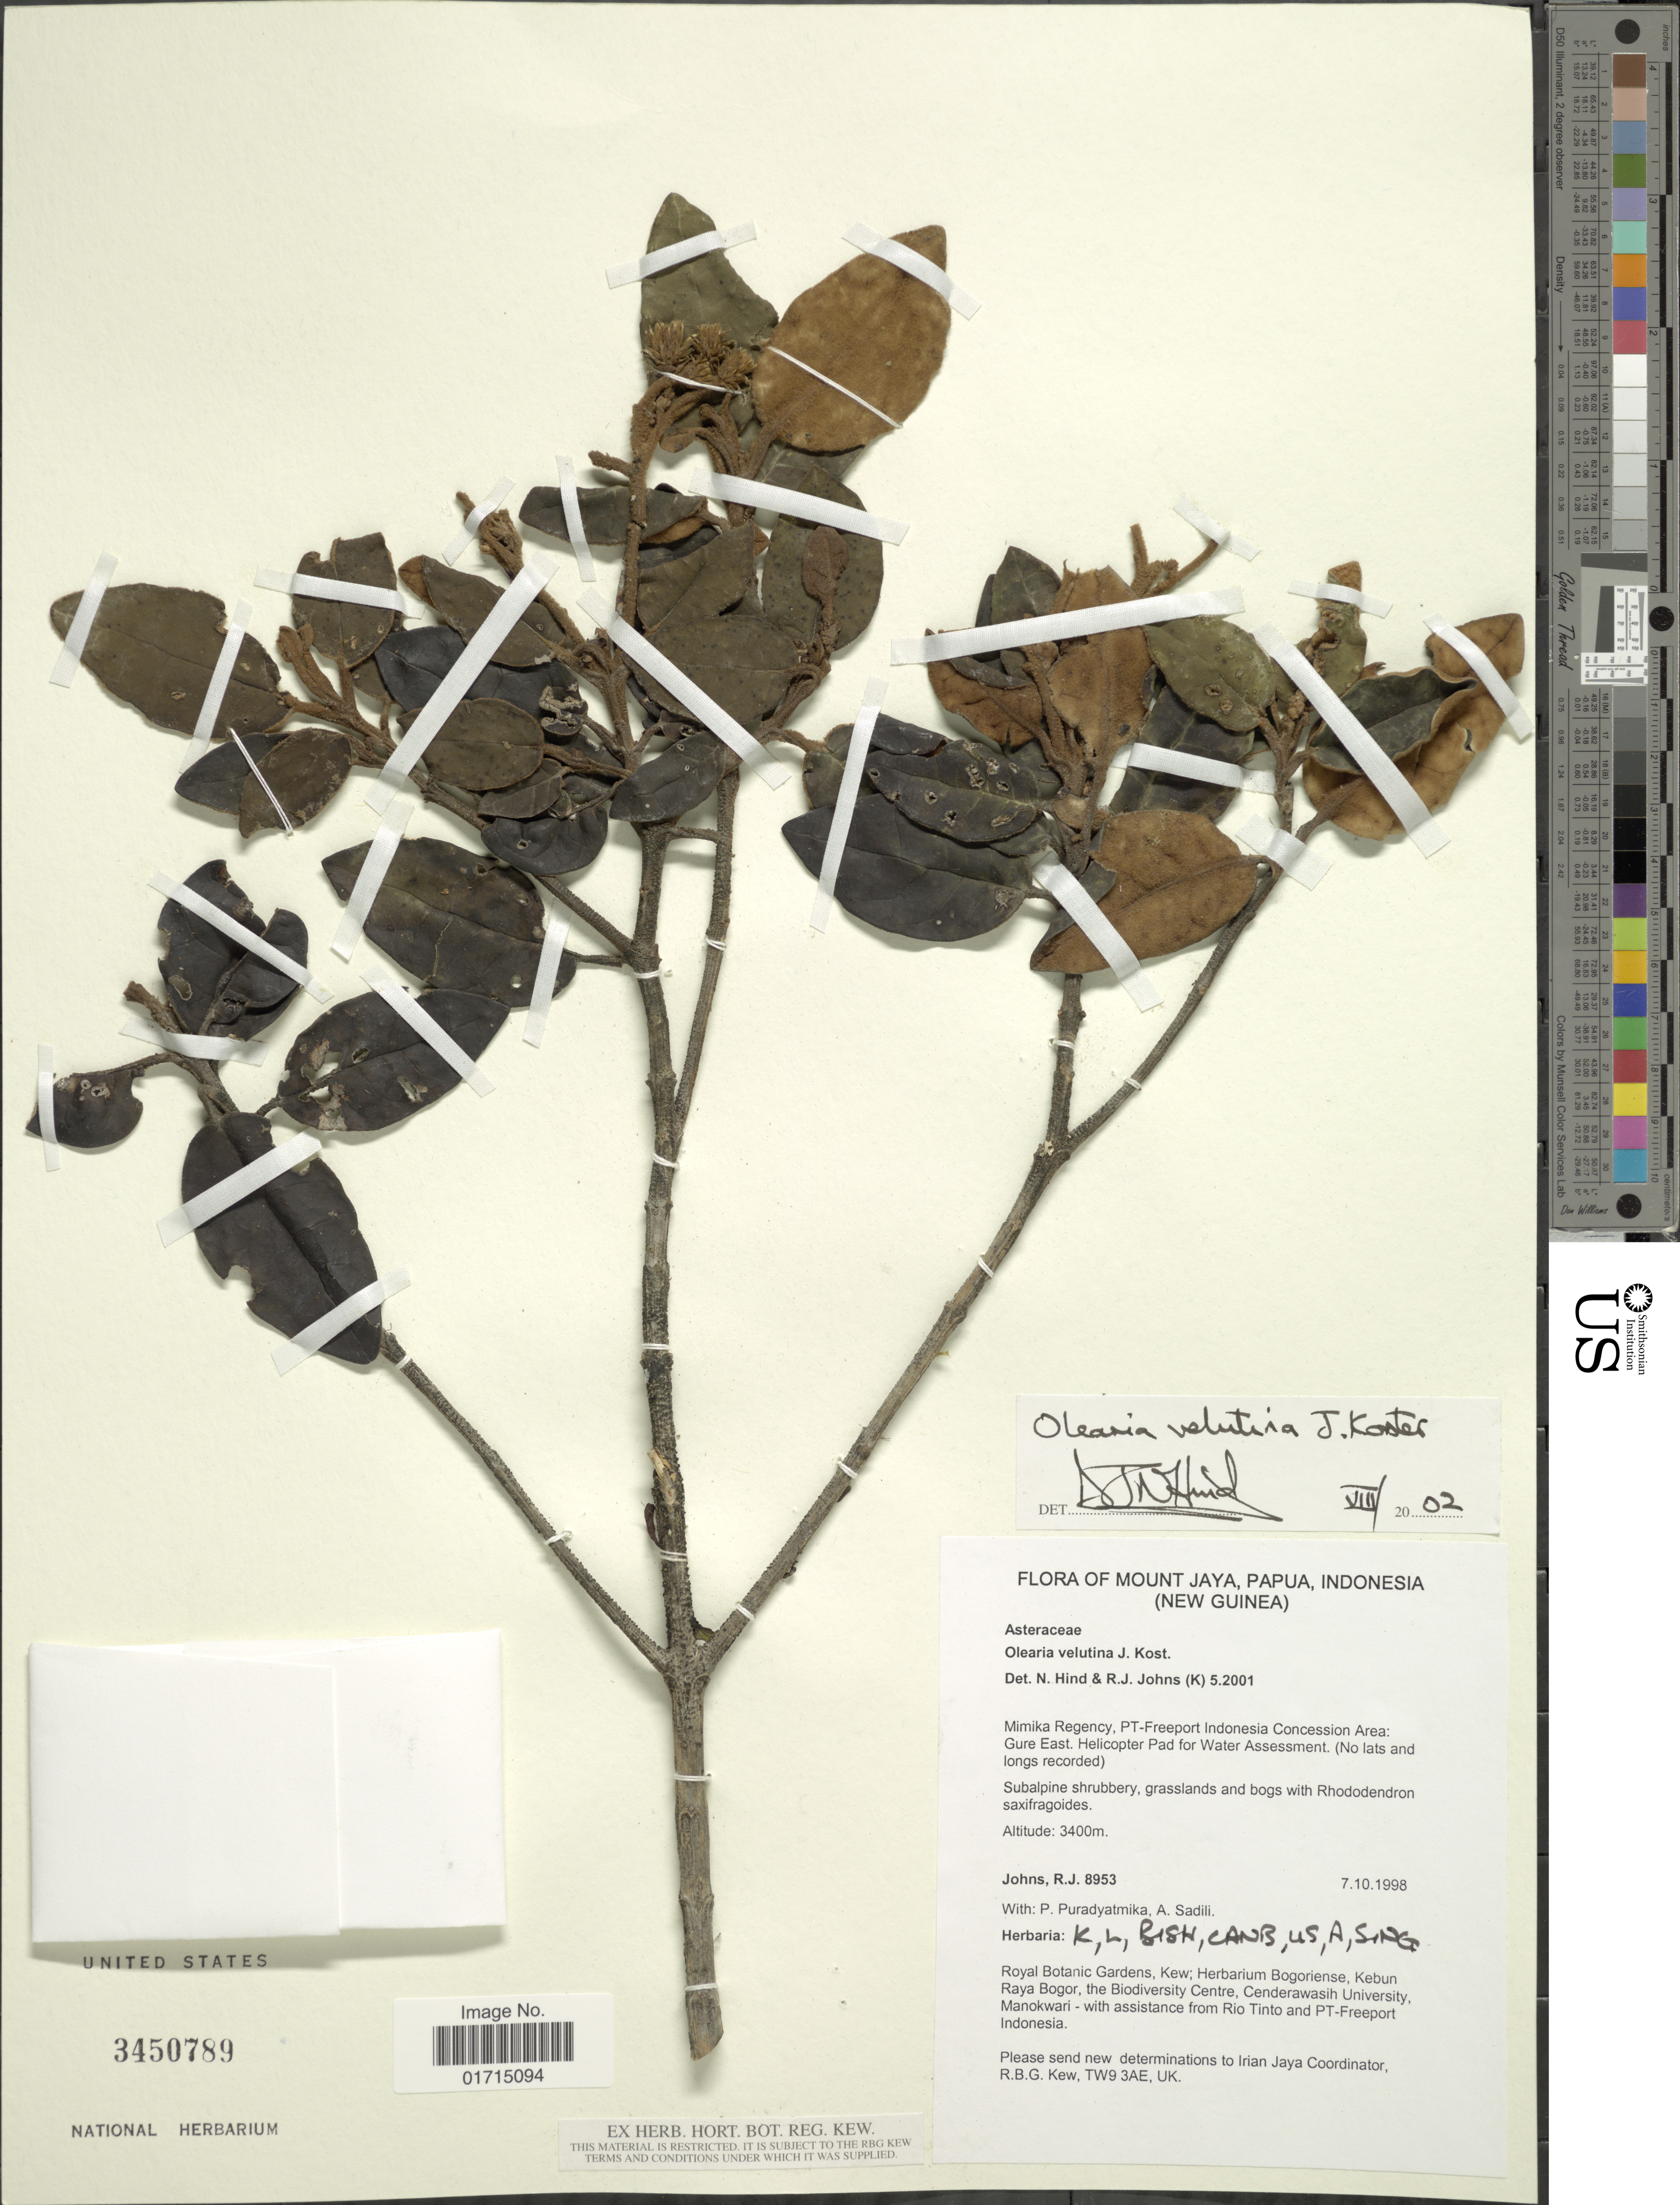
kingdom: Plantae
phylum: Tracheophyta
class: Magnoliopsida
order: Asterales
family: Asteraceae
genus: Olearia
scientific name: Olearia velutina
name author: J. Kost.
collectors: R. Johns, P. Puradyatmika & A. Sadili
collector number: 8953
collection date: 1998-10-07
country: Indonesia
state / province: Papua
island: New Guinea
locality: Mount Jaya, Papua, Indonesia (New Guinea). Mimika Regency, PT-Freeport Indonesia Concession Area: Gure East. Helicopter Pad for Water Assessment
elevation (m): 3400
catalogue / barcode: US 3450791